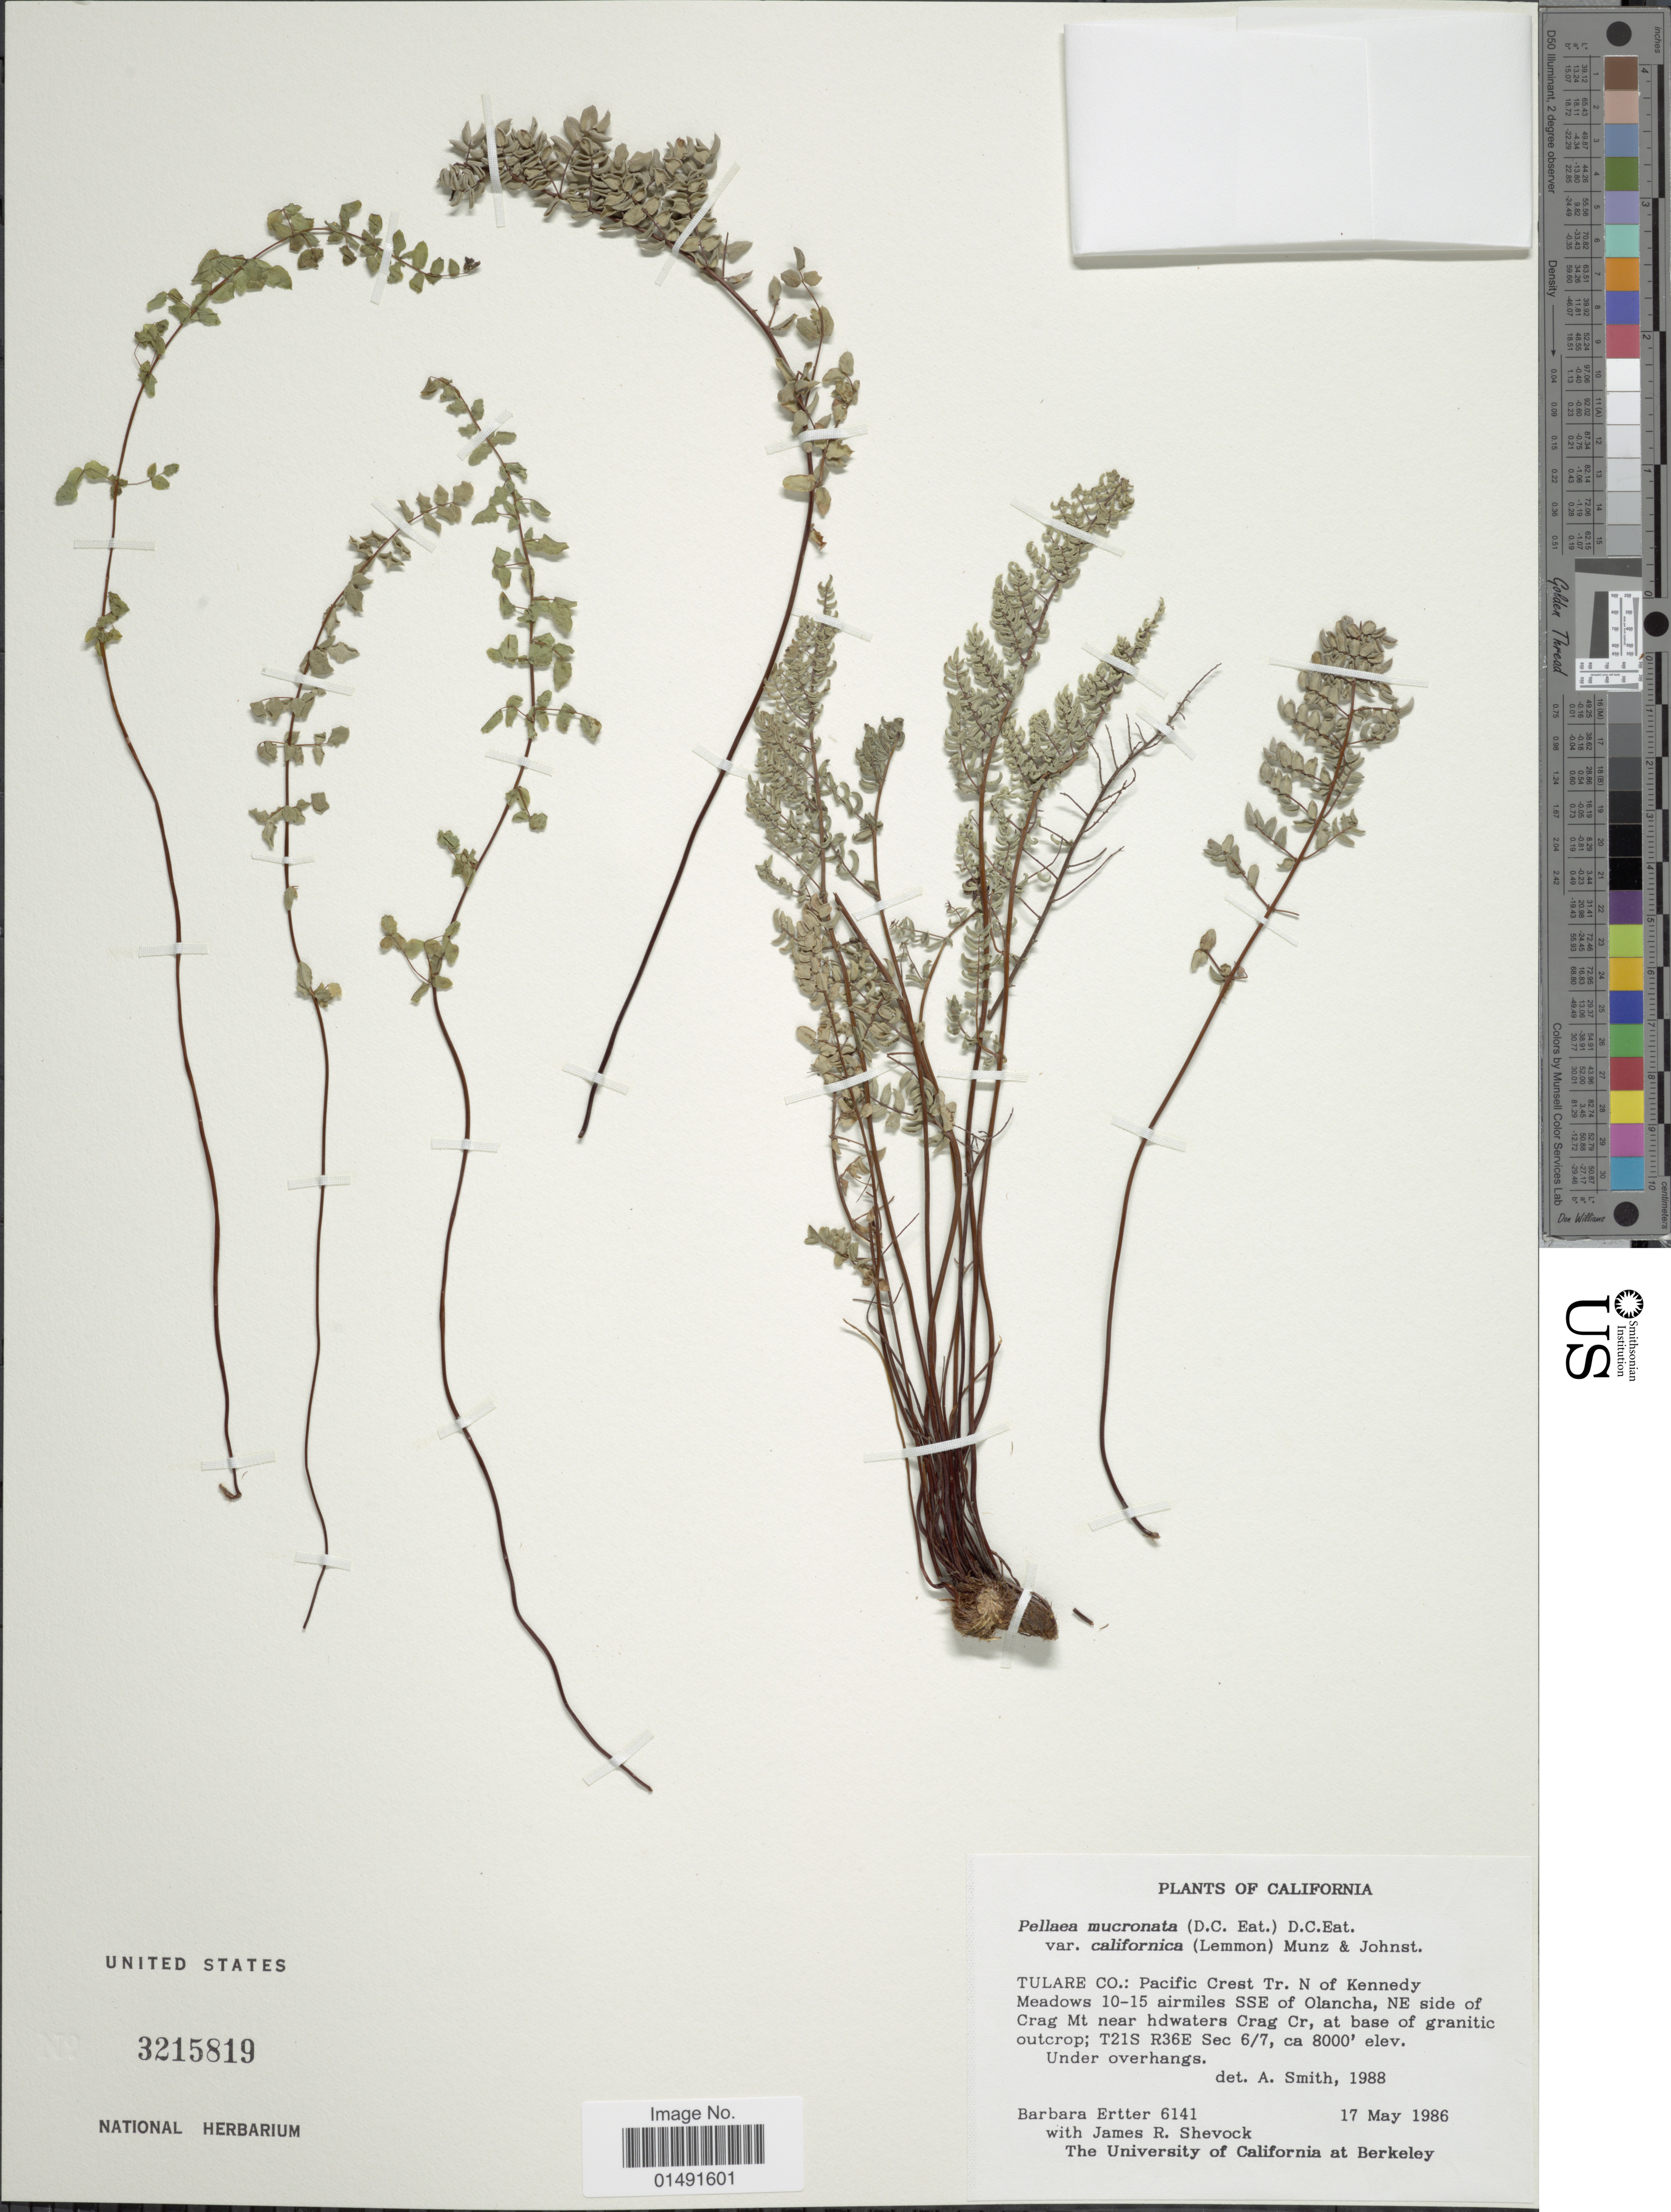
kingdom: Plantae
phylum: Tracheophyta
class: Polypodiopsida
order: Polypodiales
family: Pteridaceae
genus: Pellaea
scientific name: Pellaea mucronata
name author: (D.C. Eaton) D.C. Eaton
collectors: B. Ertter & J. R. Shevock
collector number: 6141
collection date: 1986-05-17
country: United States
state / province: California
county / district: Tulare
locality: Tulare Co.: Pacific Crest Tr. N. of kennedy Meadows 10-15 airmiles SSE of Olancha, NE side of Crag Cr, at base of granitic outcrop; T21S R36E Sec 6/7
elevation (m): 2438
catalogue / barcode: US 3215819